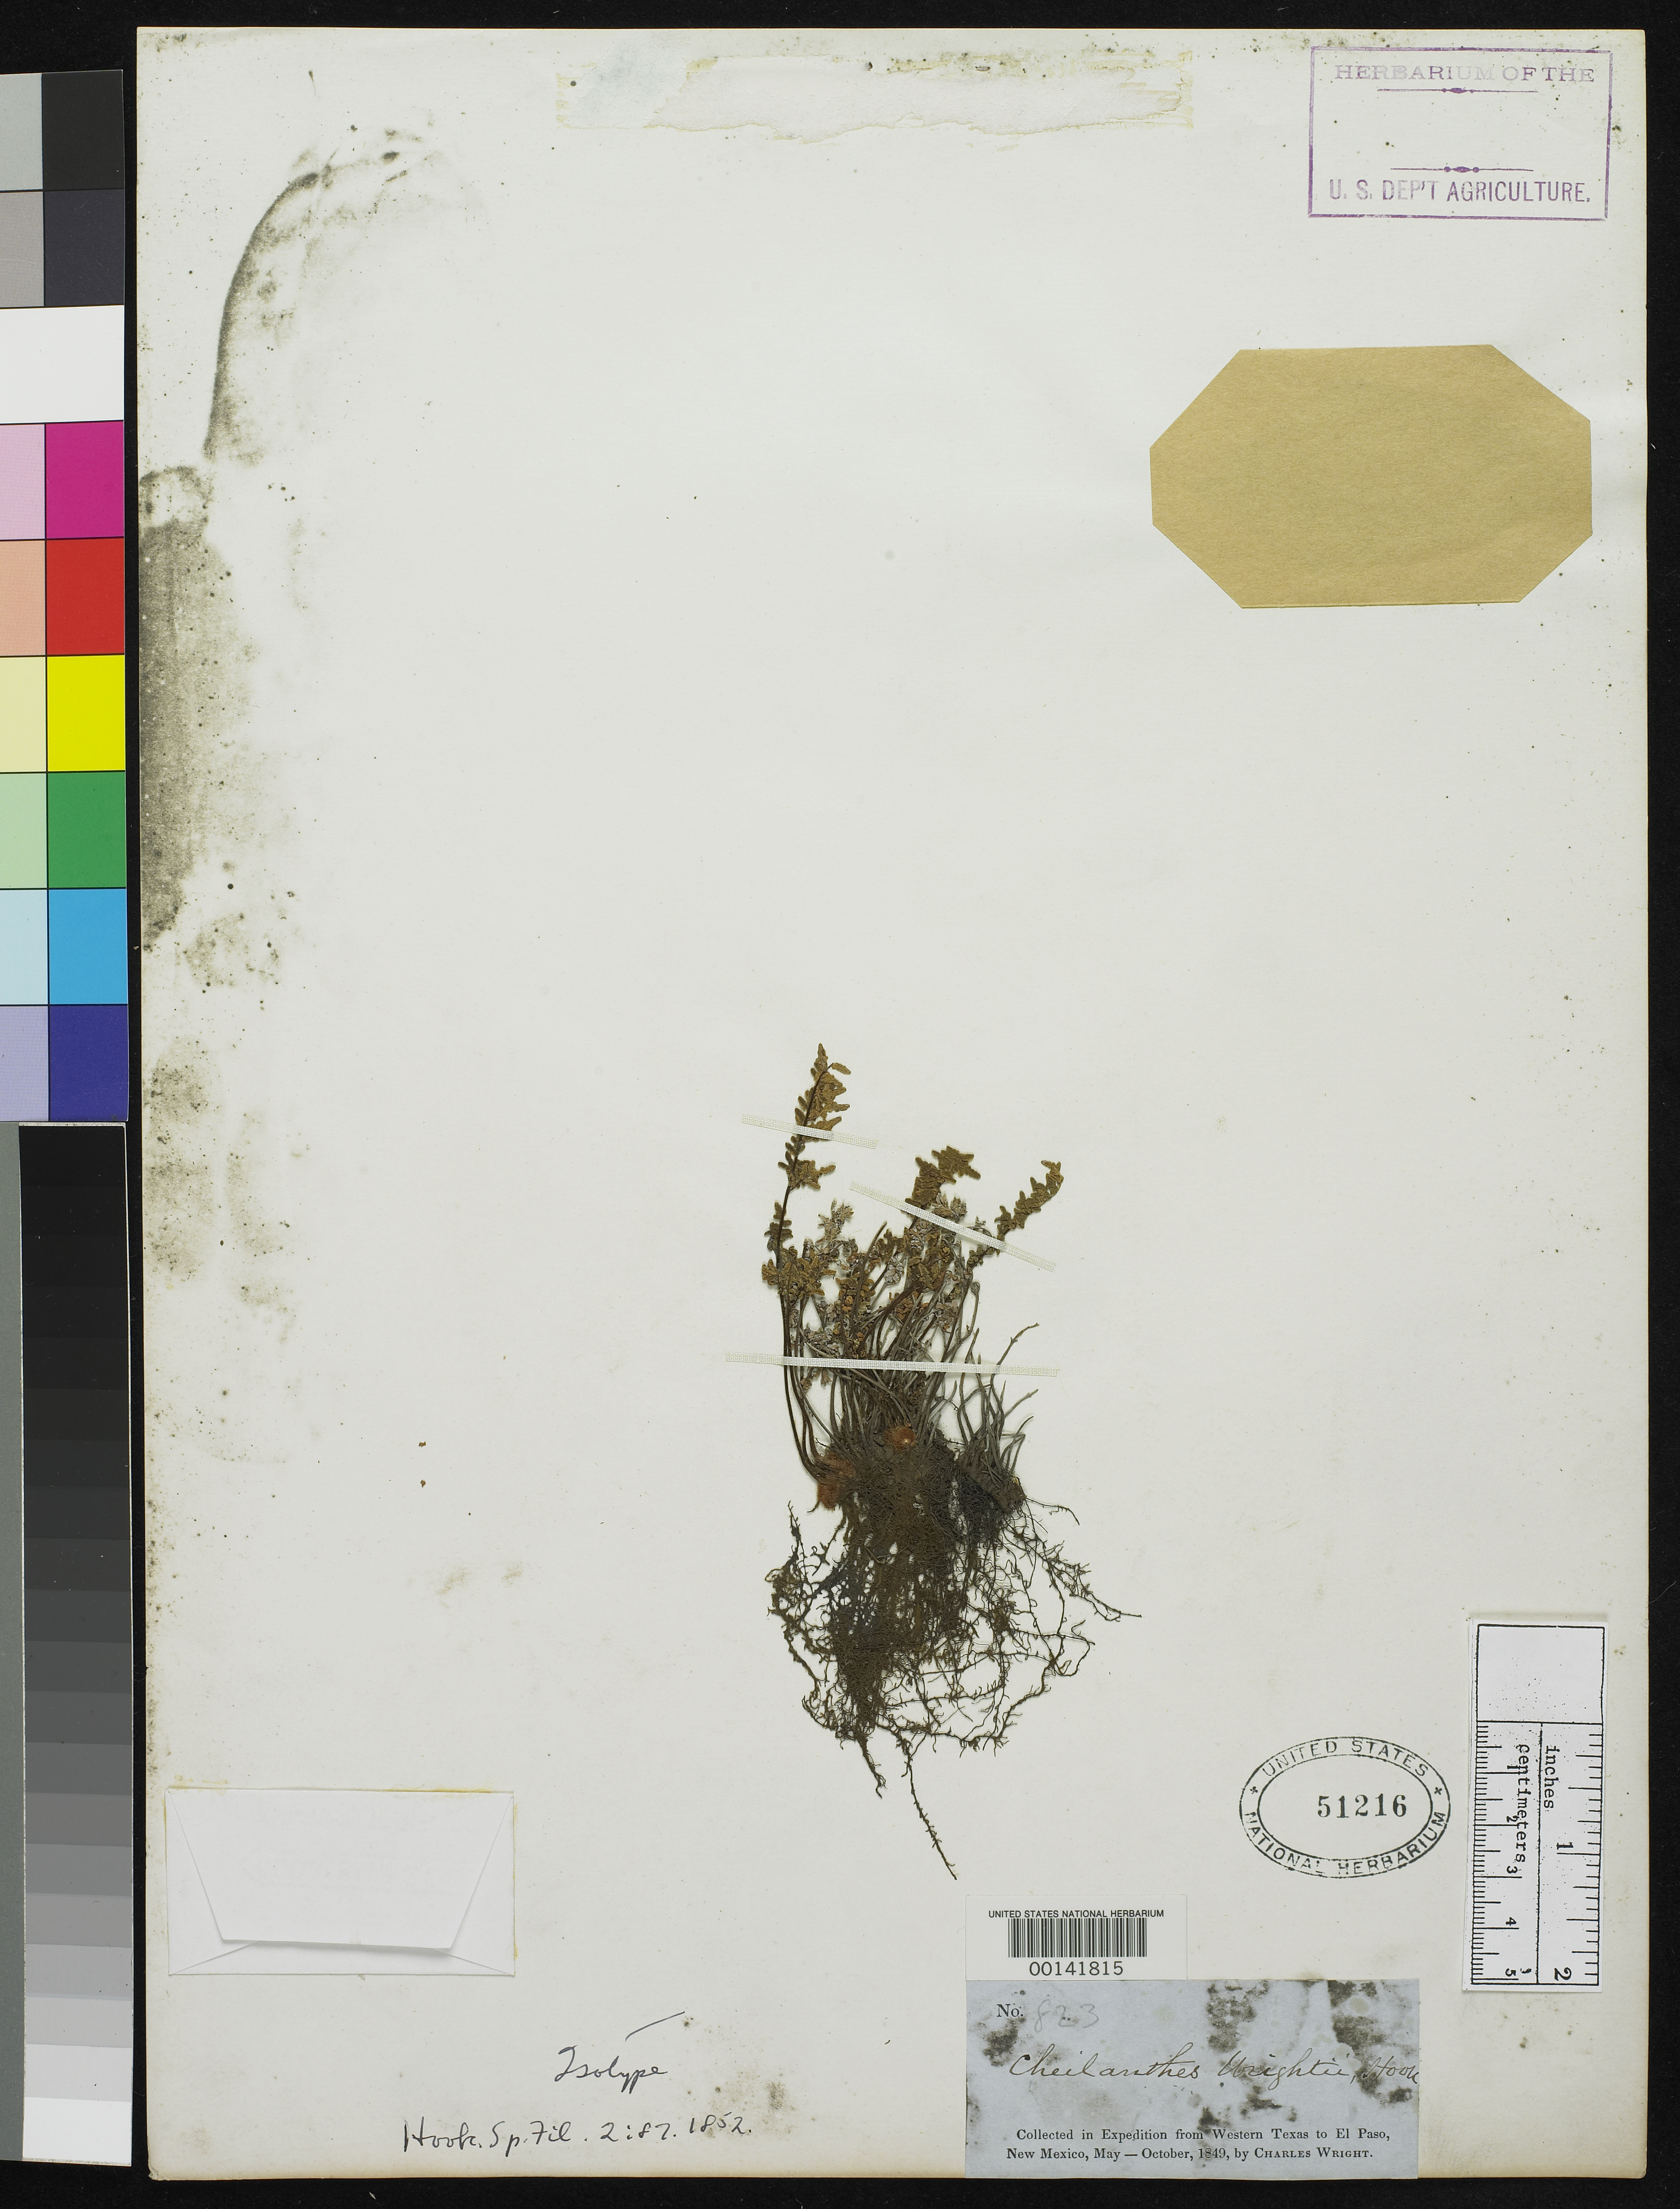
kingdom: Plantae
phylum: Tracheophyta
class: Polypodiopsida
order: Polypodiales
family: Pteridaceae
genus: Cheilanthes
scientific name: Cheilanthes wrightii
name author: Hook.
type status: Type Collection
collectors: C. Wright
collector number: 823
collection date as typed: Oct 1849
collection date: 1849-10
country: United States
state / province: New Mexico / Texas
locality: Western Texas to El Pasco.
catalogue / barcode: US 51216